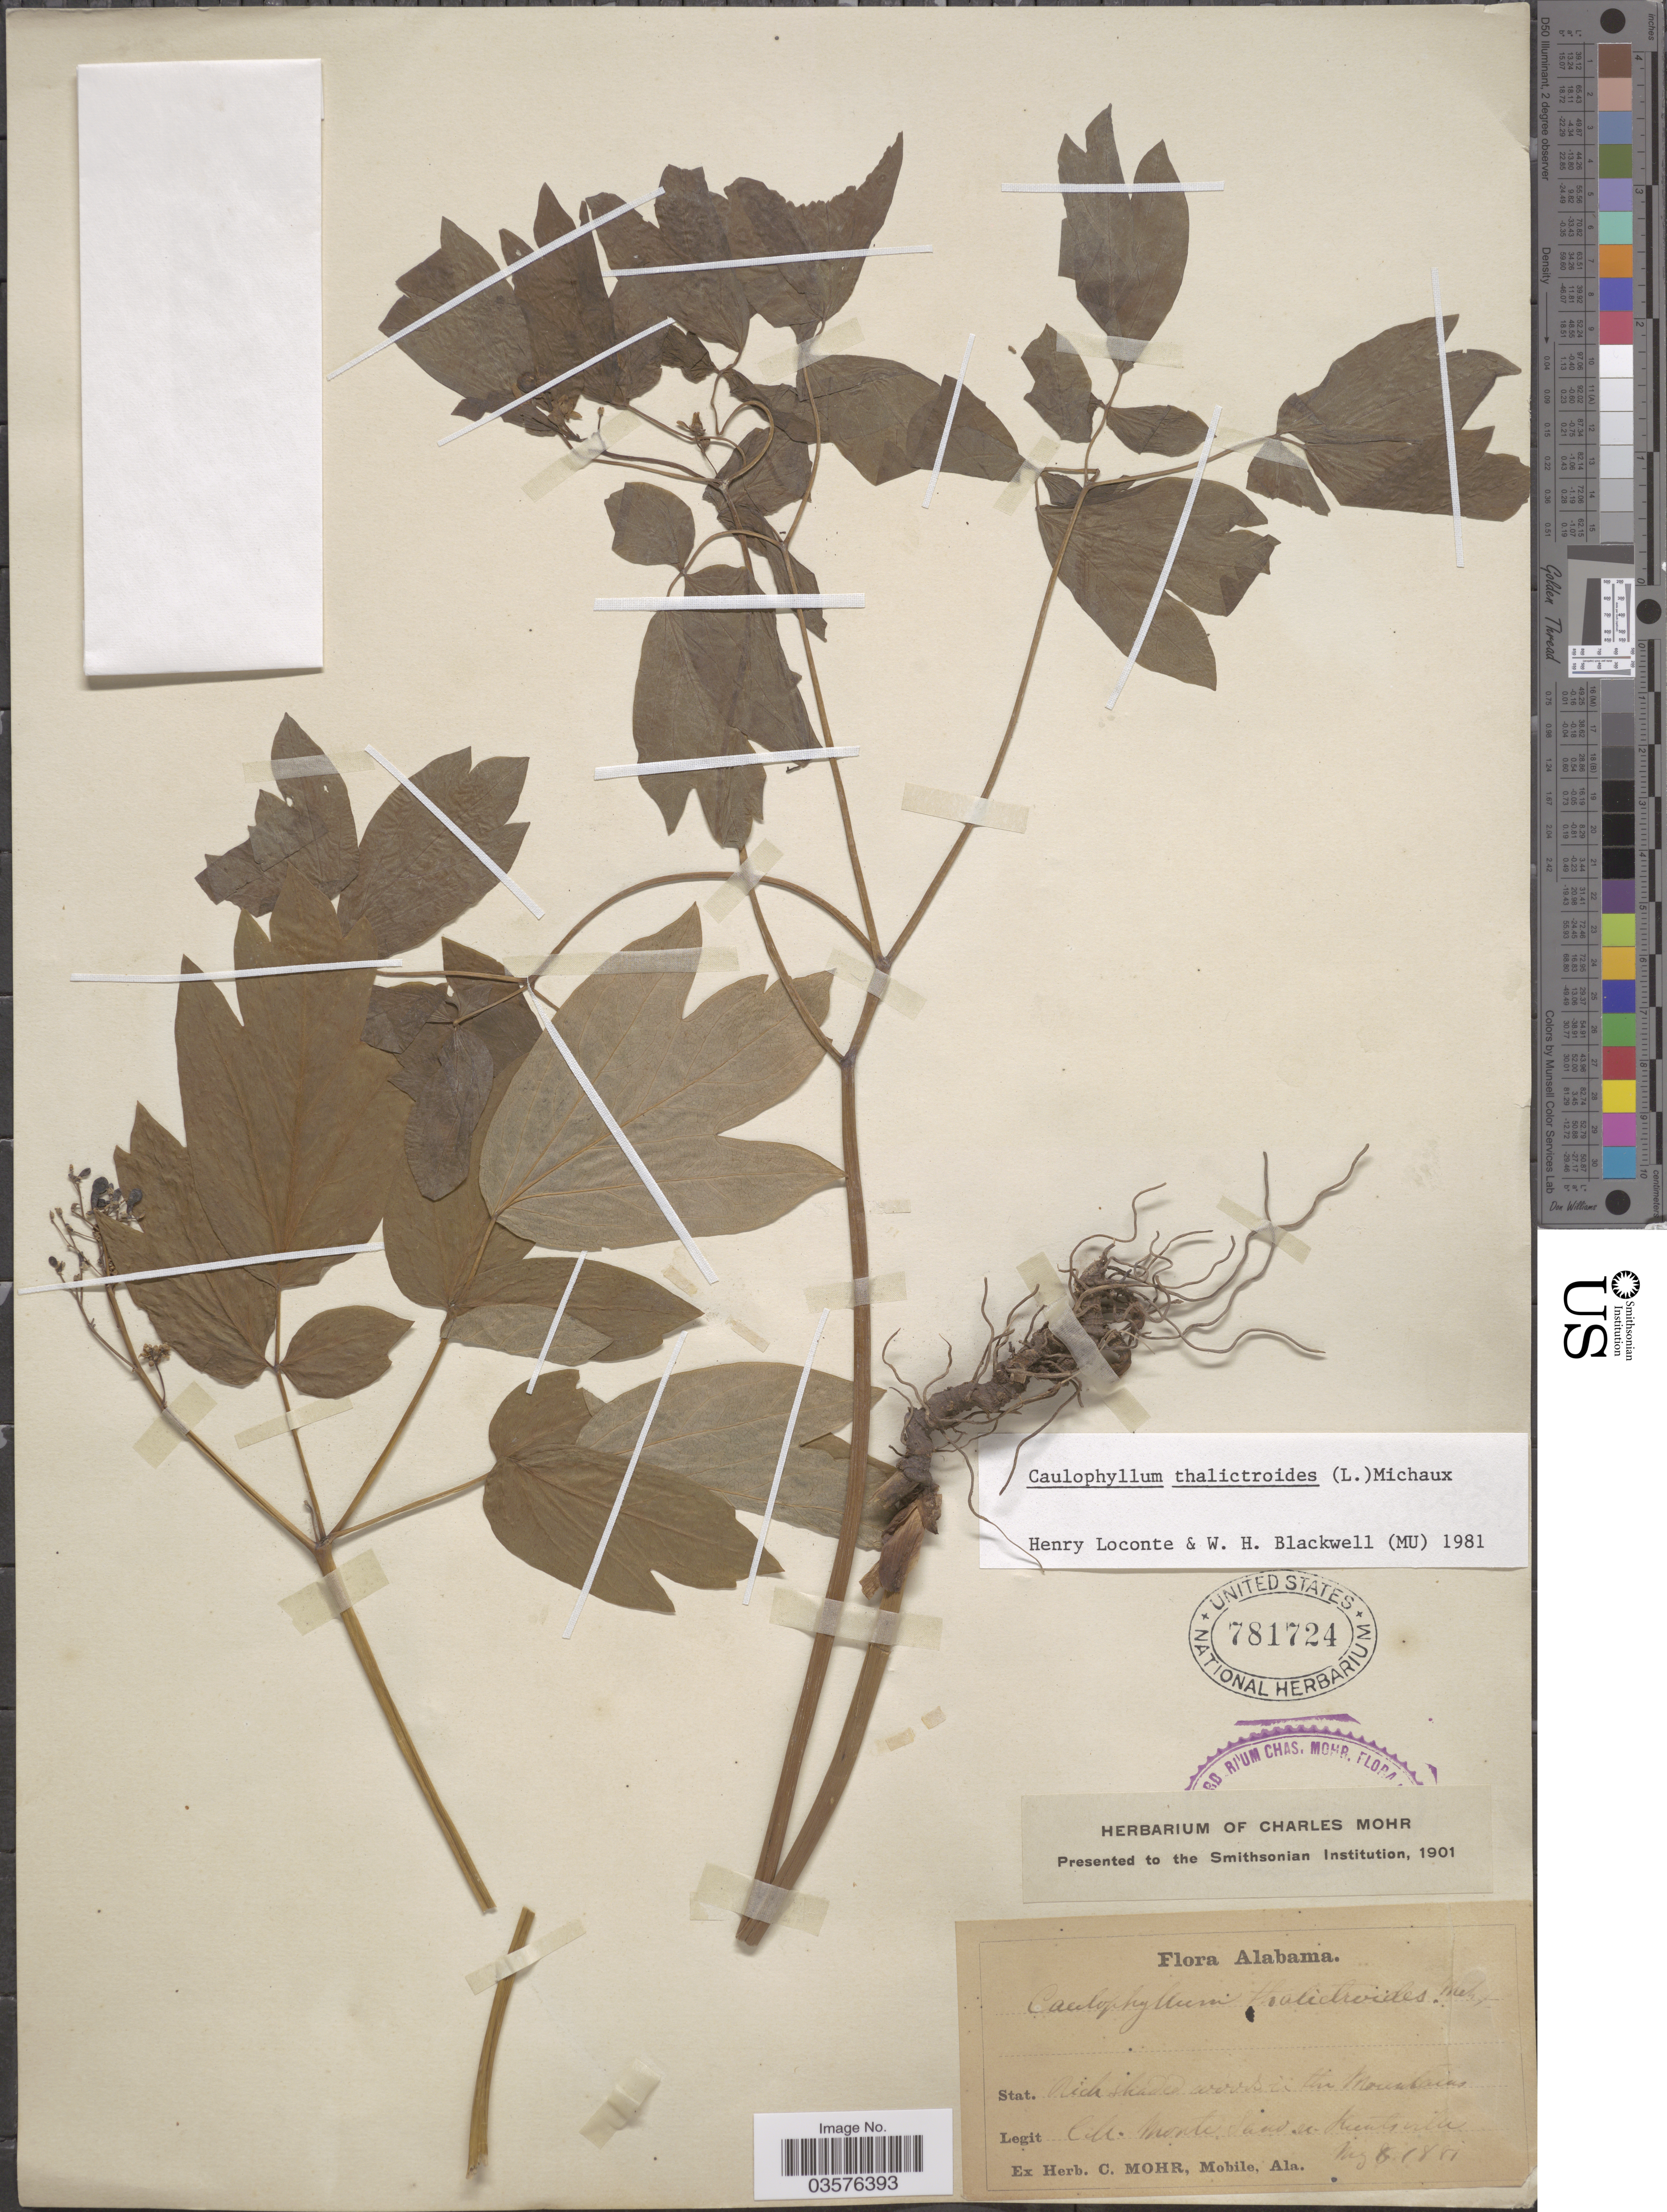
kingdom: Plantae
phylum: Tracheophyta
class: Magnoliopsida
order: Ranunculales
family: Berberidaceae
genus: Caulophyllum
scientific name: Caulophyllum thalictroides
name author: (L.) Michx.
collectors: C. T. Mohr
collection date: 1881-05-08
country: United States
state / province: Alabama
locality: Stat. Rich shades woods in the Mountains. Monte Sano. n. Huntsville.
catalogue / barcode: US 781724